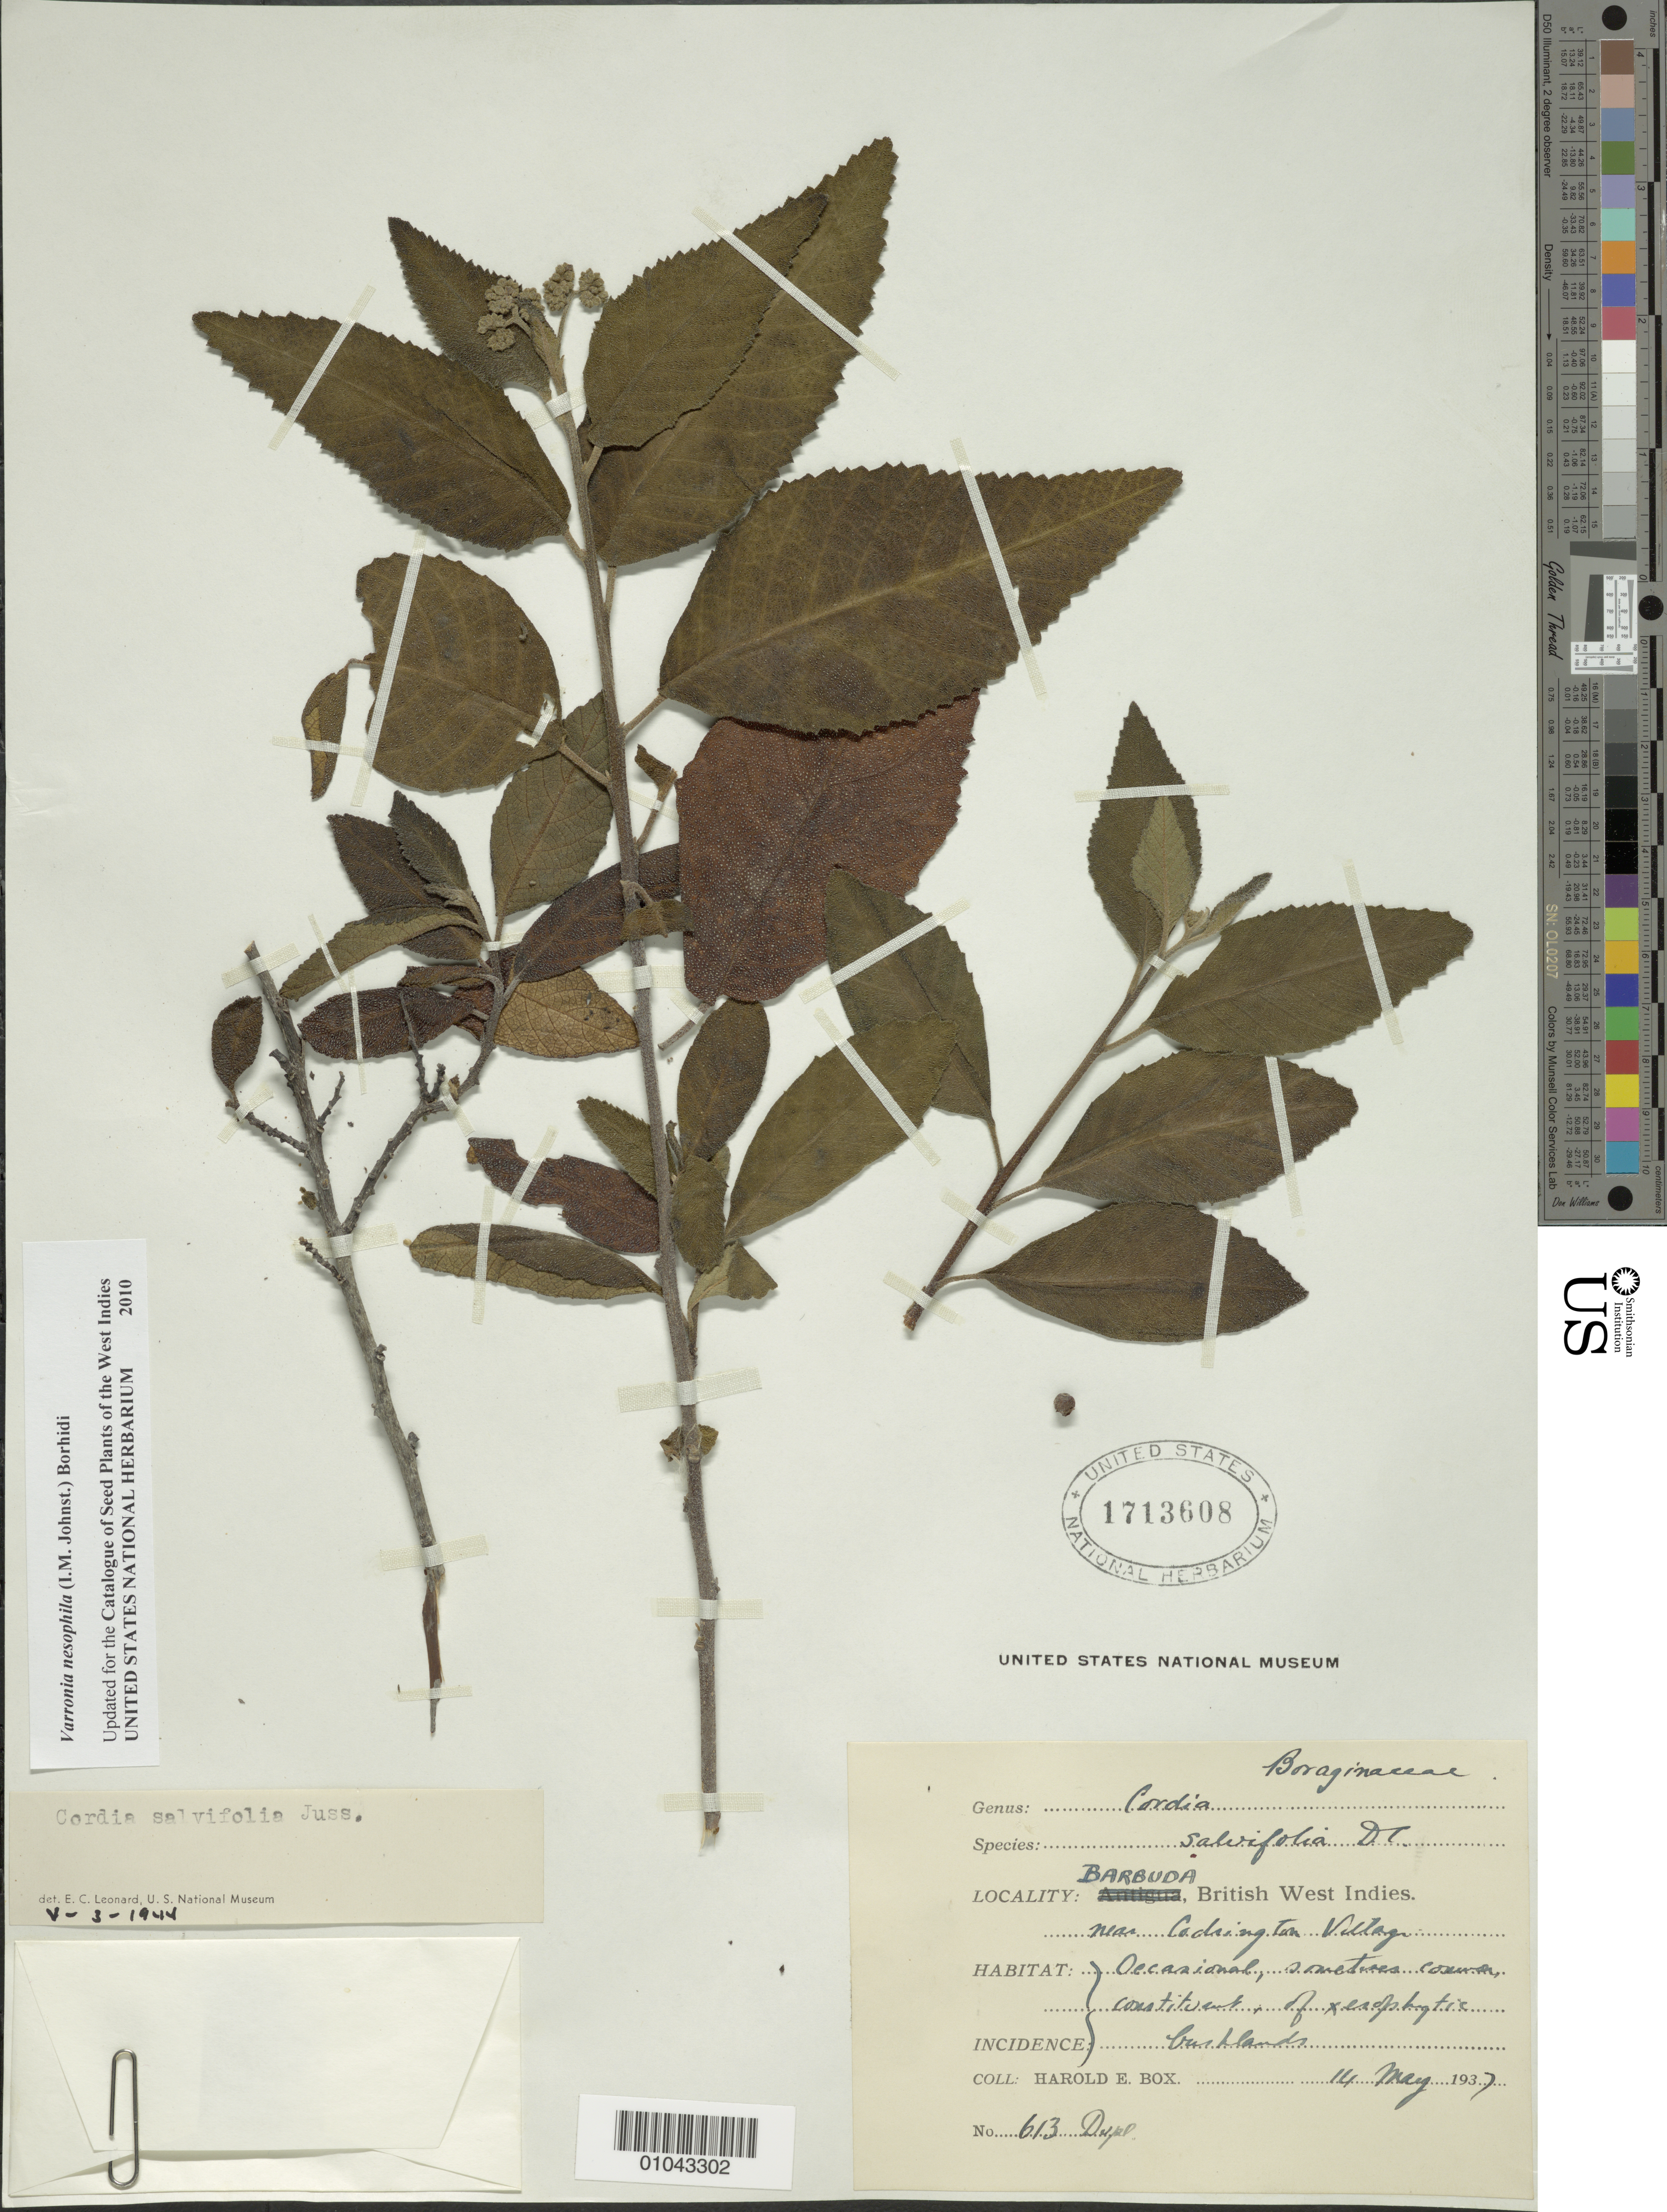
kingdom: Plantae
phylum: Tracheophyta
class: Magnoliopsida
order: Boraginales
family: Cordiaceae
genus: Varronia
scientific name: Varronia nesophila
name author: (I.M. Johnst.) Borhidi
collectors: H. E. Box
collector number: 613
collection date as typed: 14 May 1937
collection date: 1937-05-14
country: Antigua and Barbuda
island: Antigua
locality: Codrington Village, near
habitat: Occasional, sometimes common, constituent, of xerophytic bushlands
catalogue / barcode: US 1713608